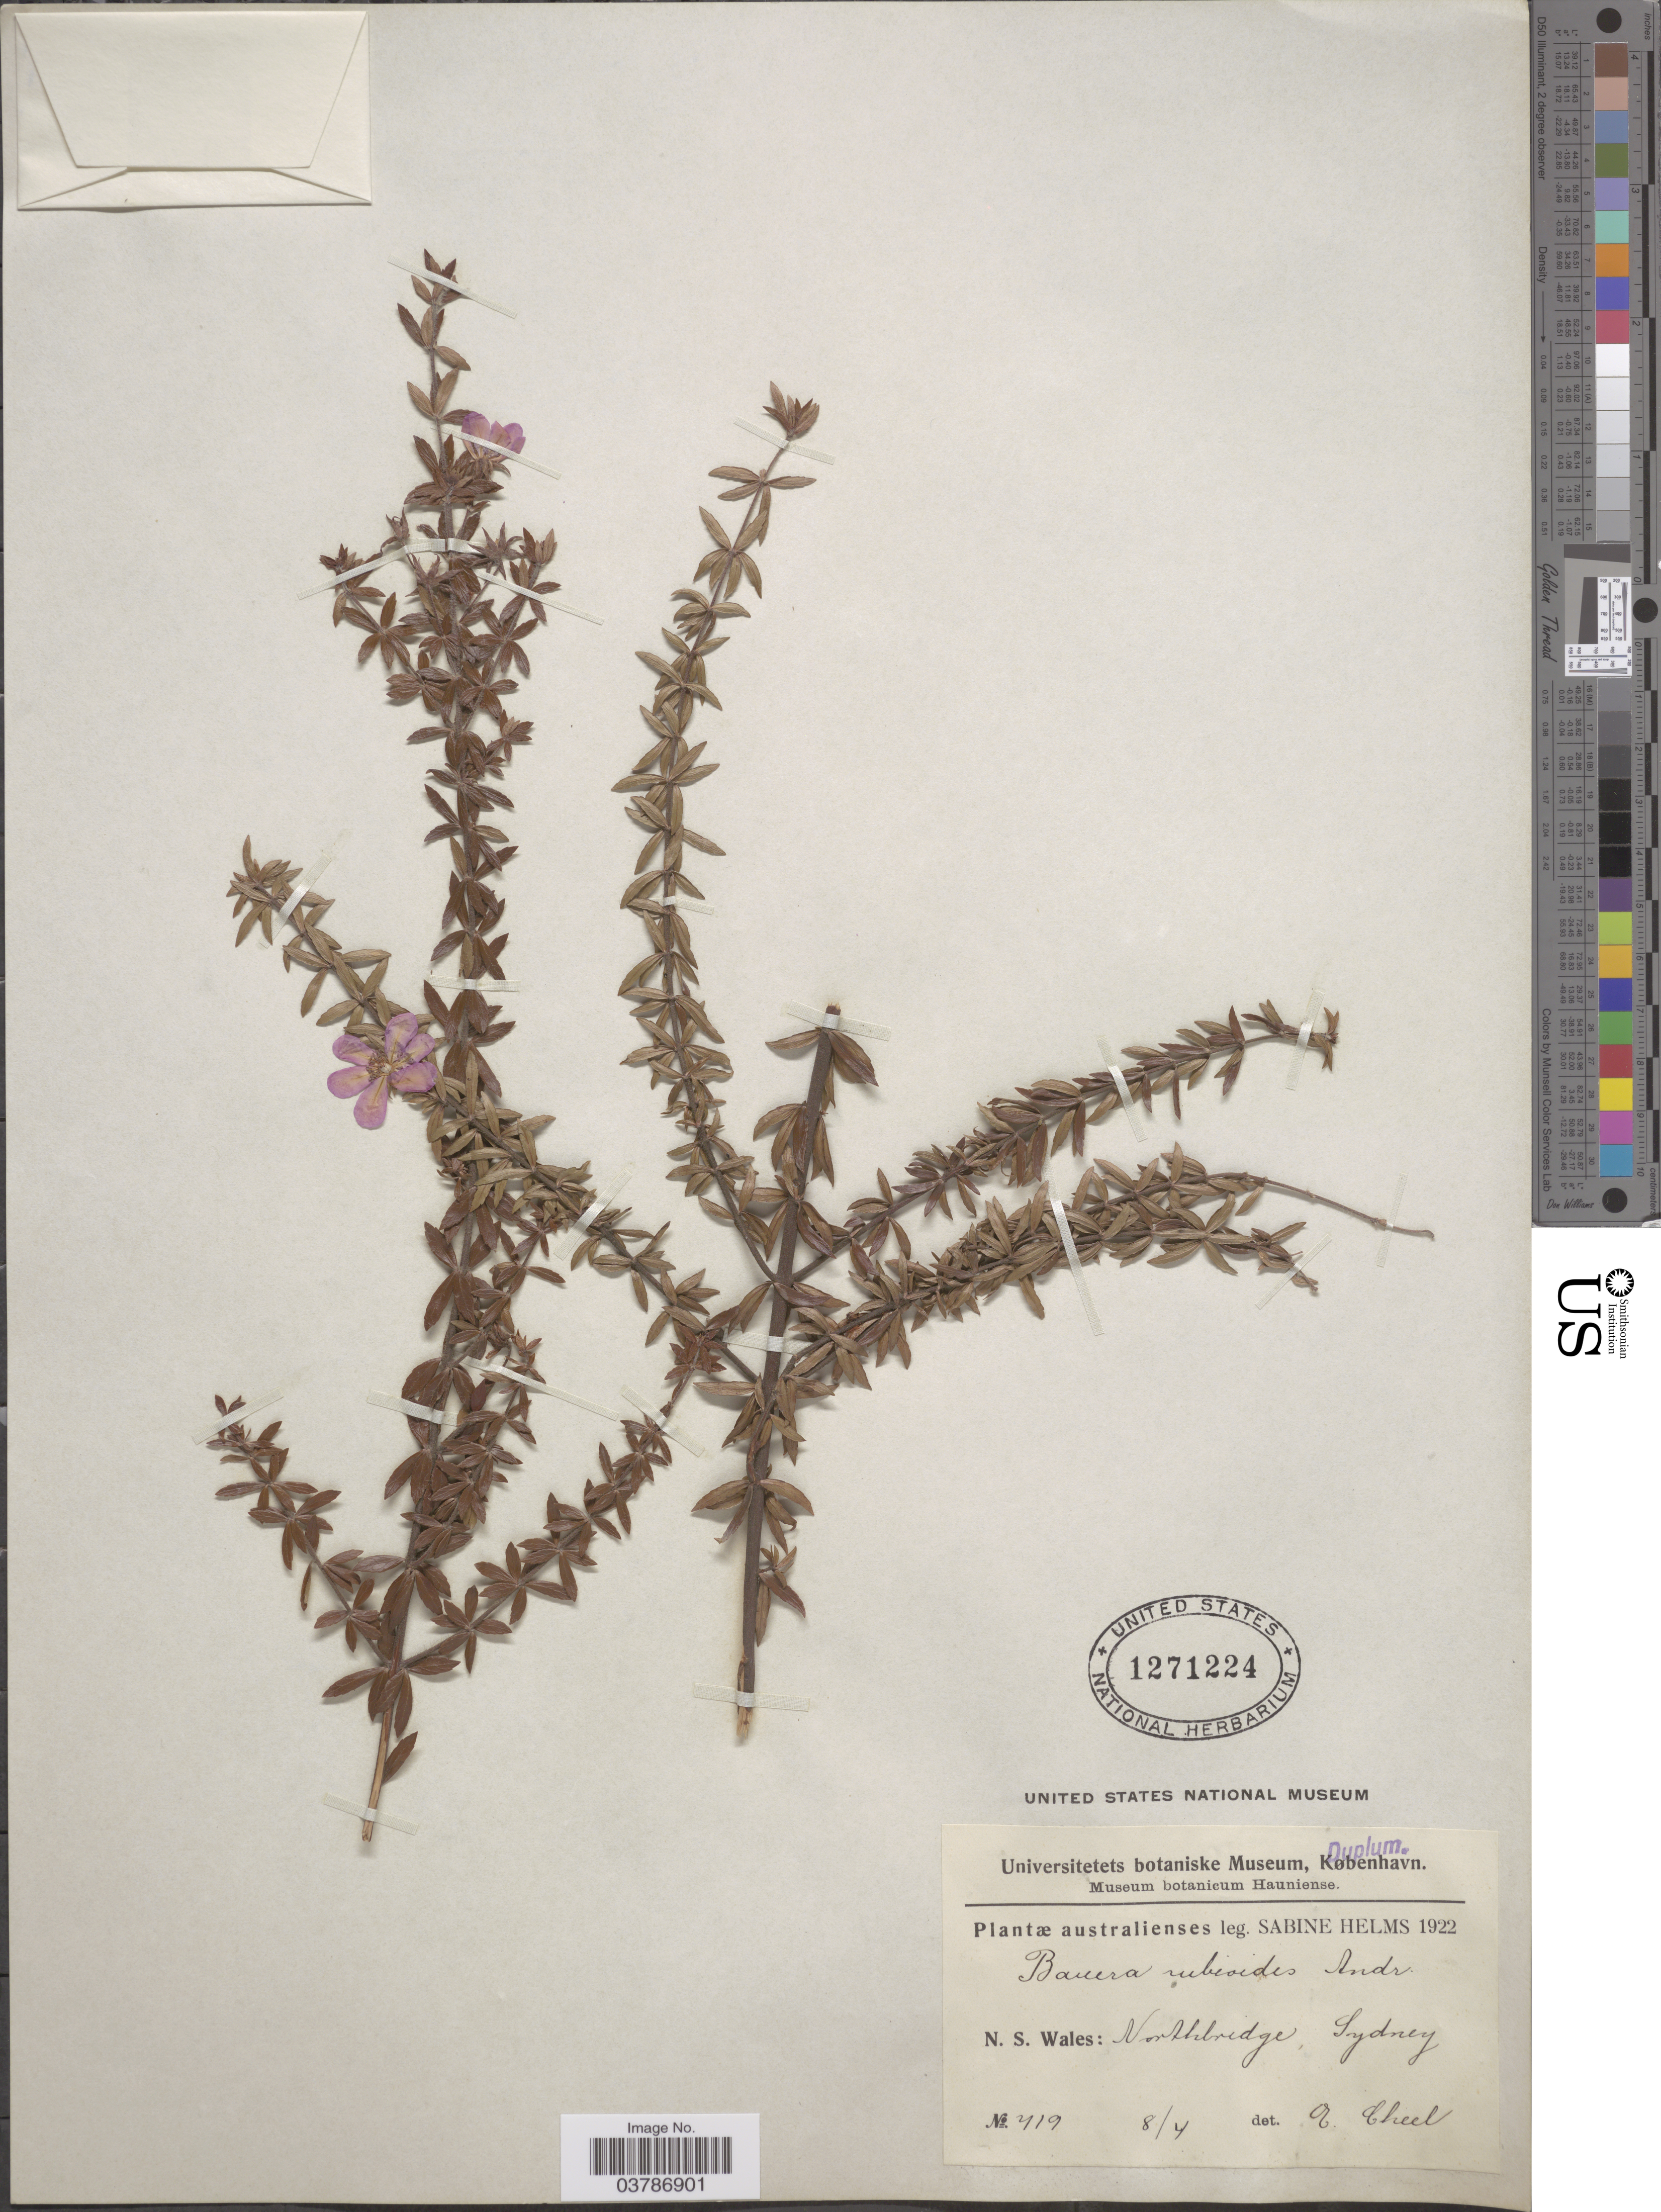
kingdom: Plantae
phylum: Tracheophyta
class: Magnoliopsida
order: Oxalidales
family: Cunoniaceae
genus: Bauera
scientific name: Bauera rubioides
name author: Andrews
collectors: S. Helms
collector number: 419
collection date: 1922-04-08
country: Australia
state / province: New South Wales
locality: Northbridge, Sydney.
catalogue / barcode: US 1271224